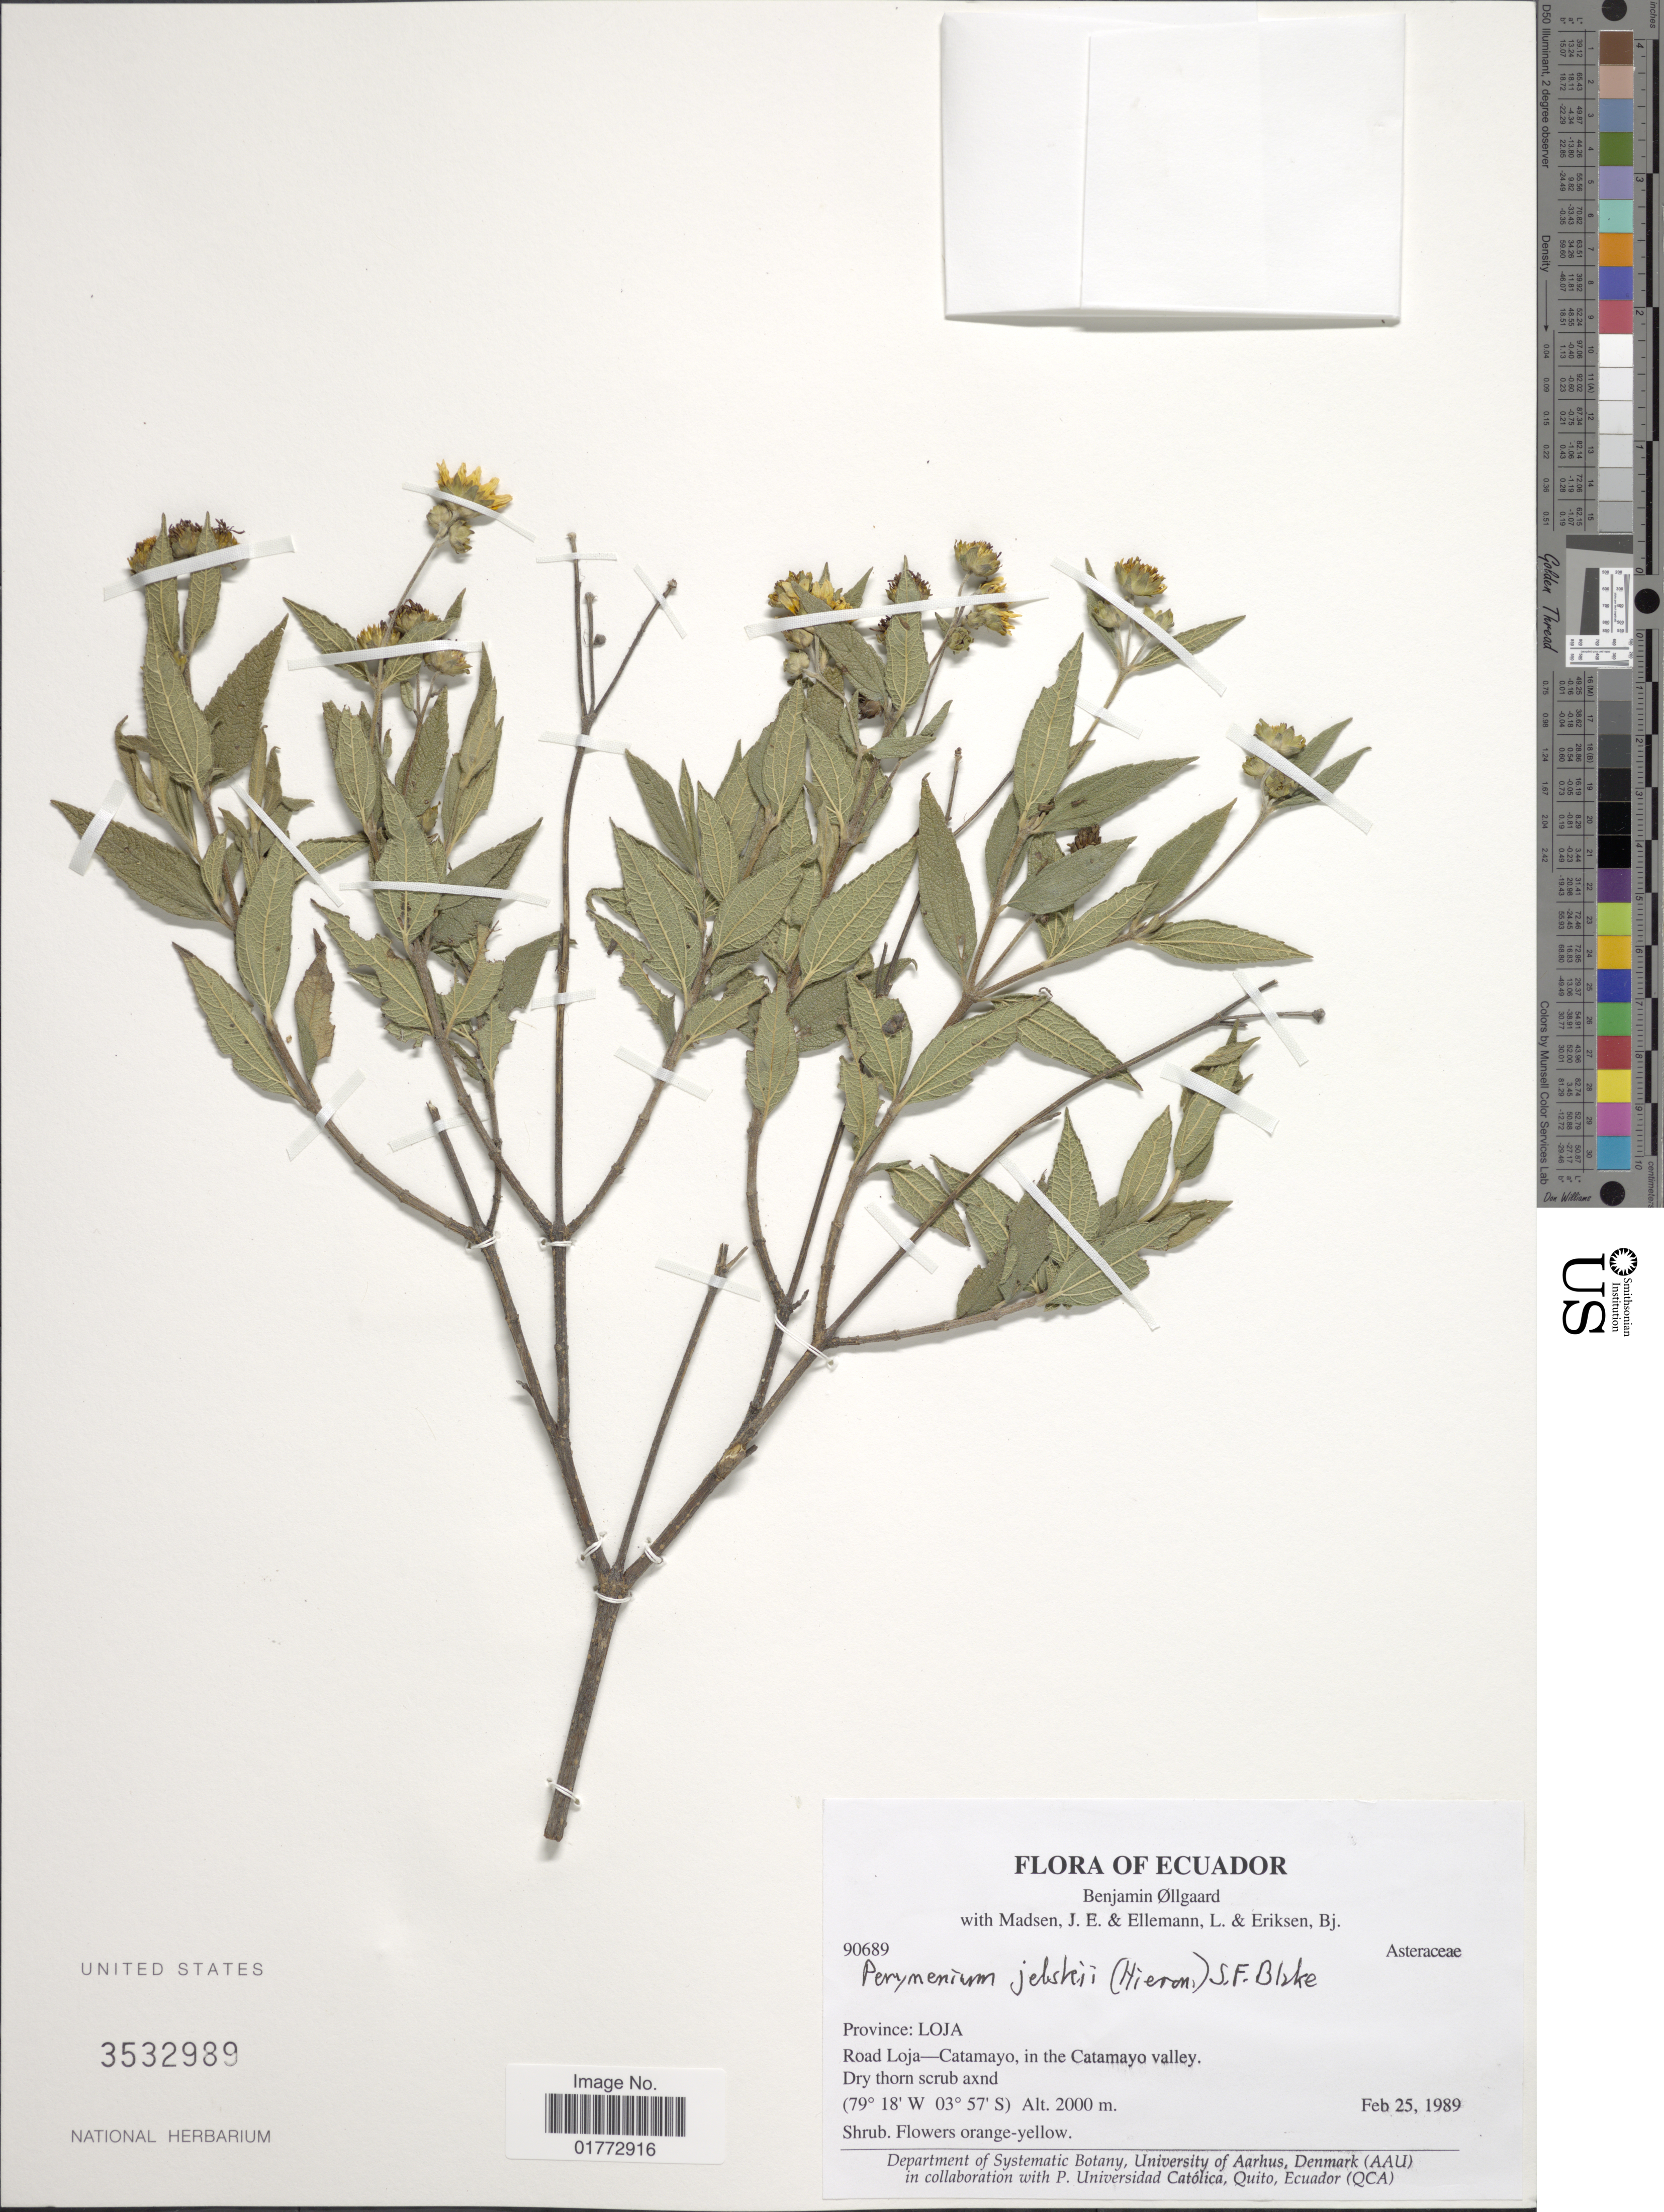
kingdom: Plantae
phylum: Tracheophyta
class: Magnoliopsida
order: Asterales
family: Asteraceae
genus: Perymenium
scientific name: Perymenium jelskii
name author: (Hieron.) S.F. Blake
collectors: B. Øllgaard, J. E. Madsen, L. Ellemann & B. Eriksen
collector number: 90689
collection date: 1989-02-25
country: Ecuador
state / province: Loja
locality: Road Loja - Catamayo, in the Catamayo valley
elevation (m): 2000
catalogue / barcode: US 3532989